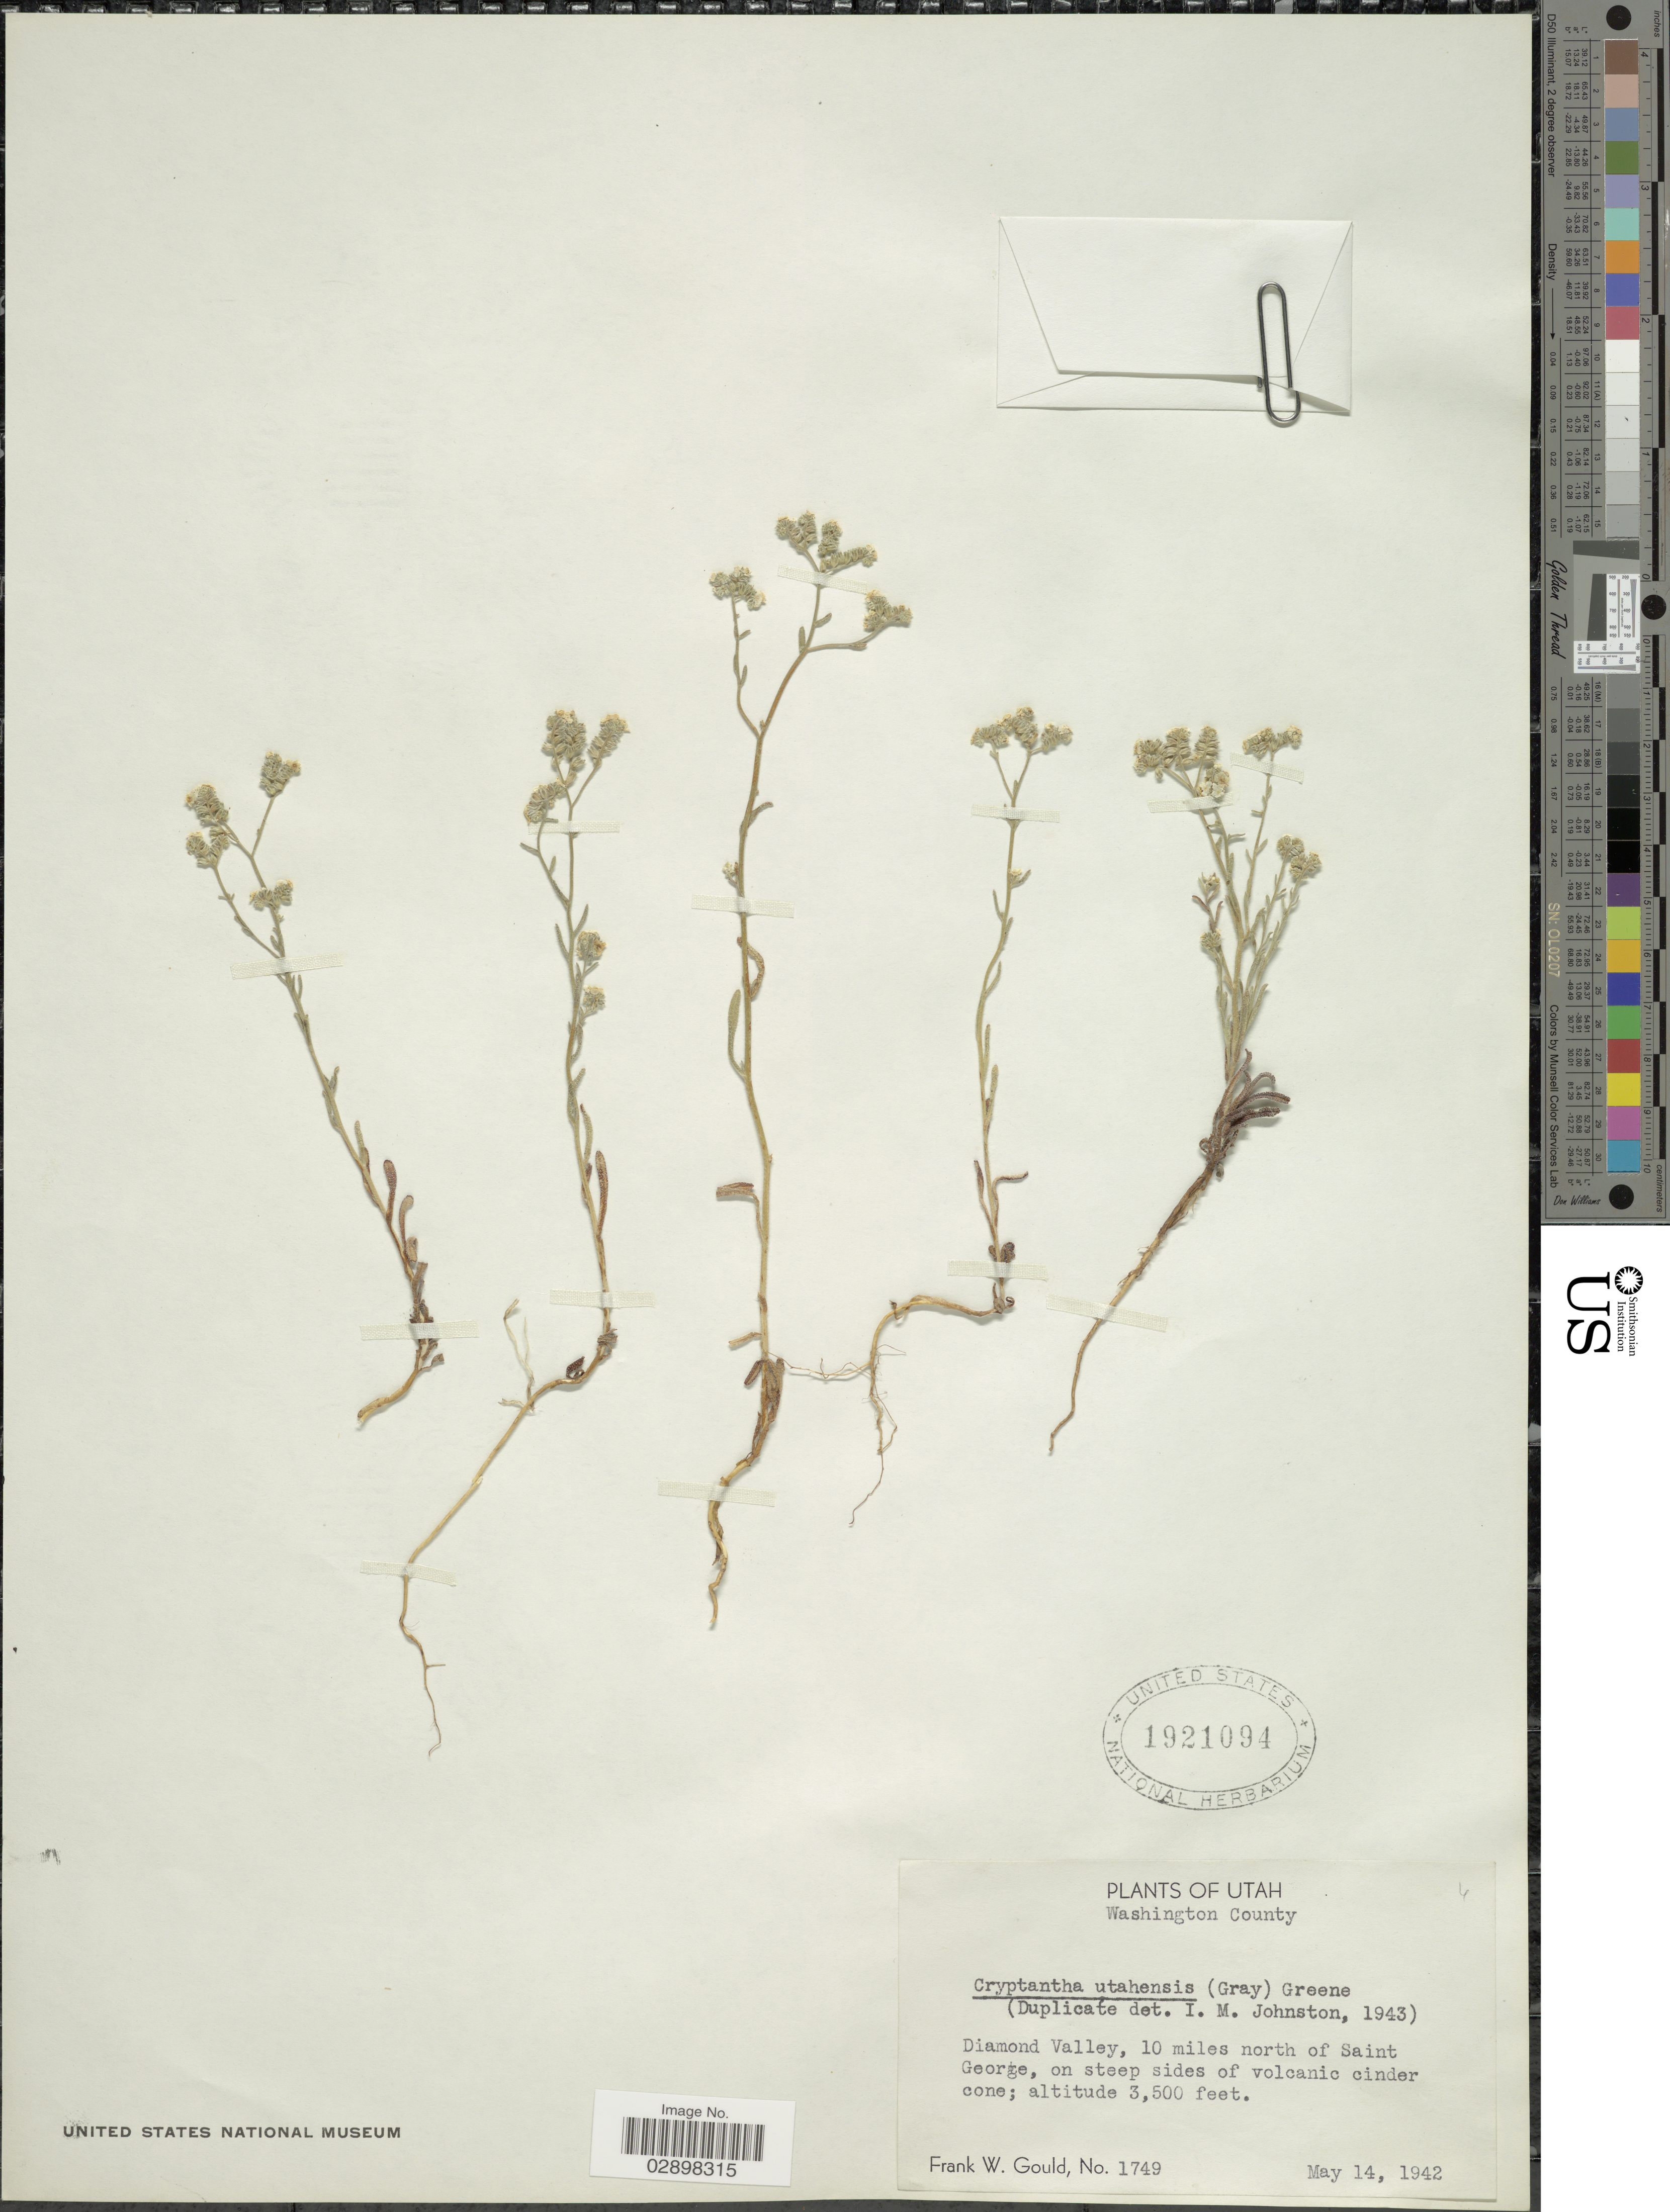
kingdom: Plantae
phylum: Tracheophyta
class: Magnoliopsida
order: Boraginales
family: Boraginaceae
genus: Cryptantha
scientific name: Cryptantha utahensis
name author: (A. Gray) Greene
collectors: F. W. Gould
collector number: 1749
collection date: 1942-05-14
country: United States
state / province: Utah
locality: Washington County, Diamond Valley, 10 miles north of Saint George.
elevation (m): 1067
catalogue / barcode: US 1921094